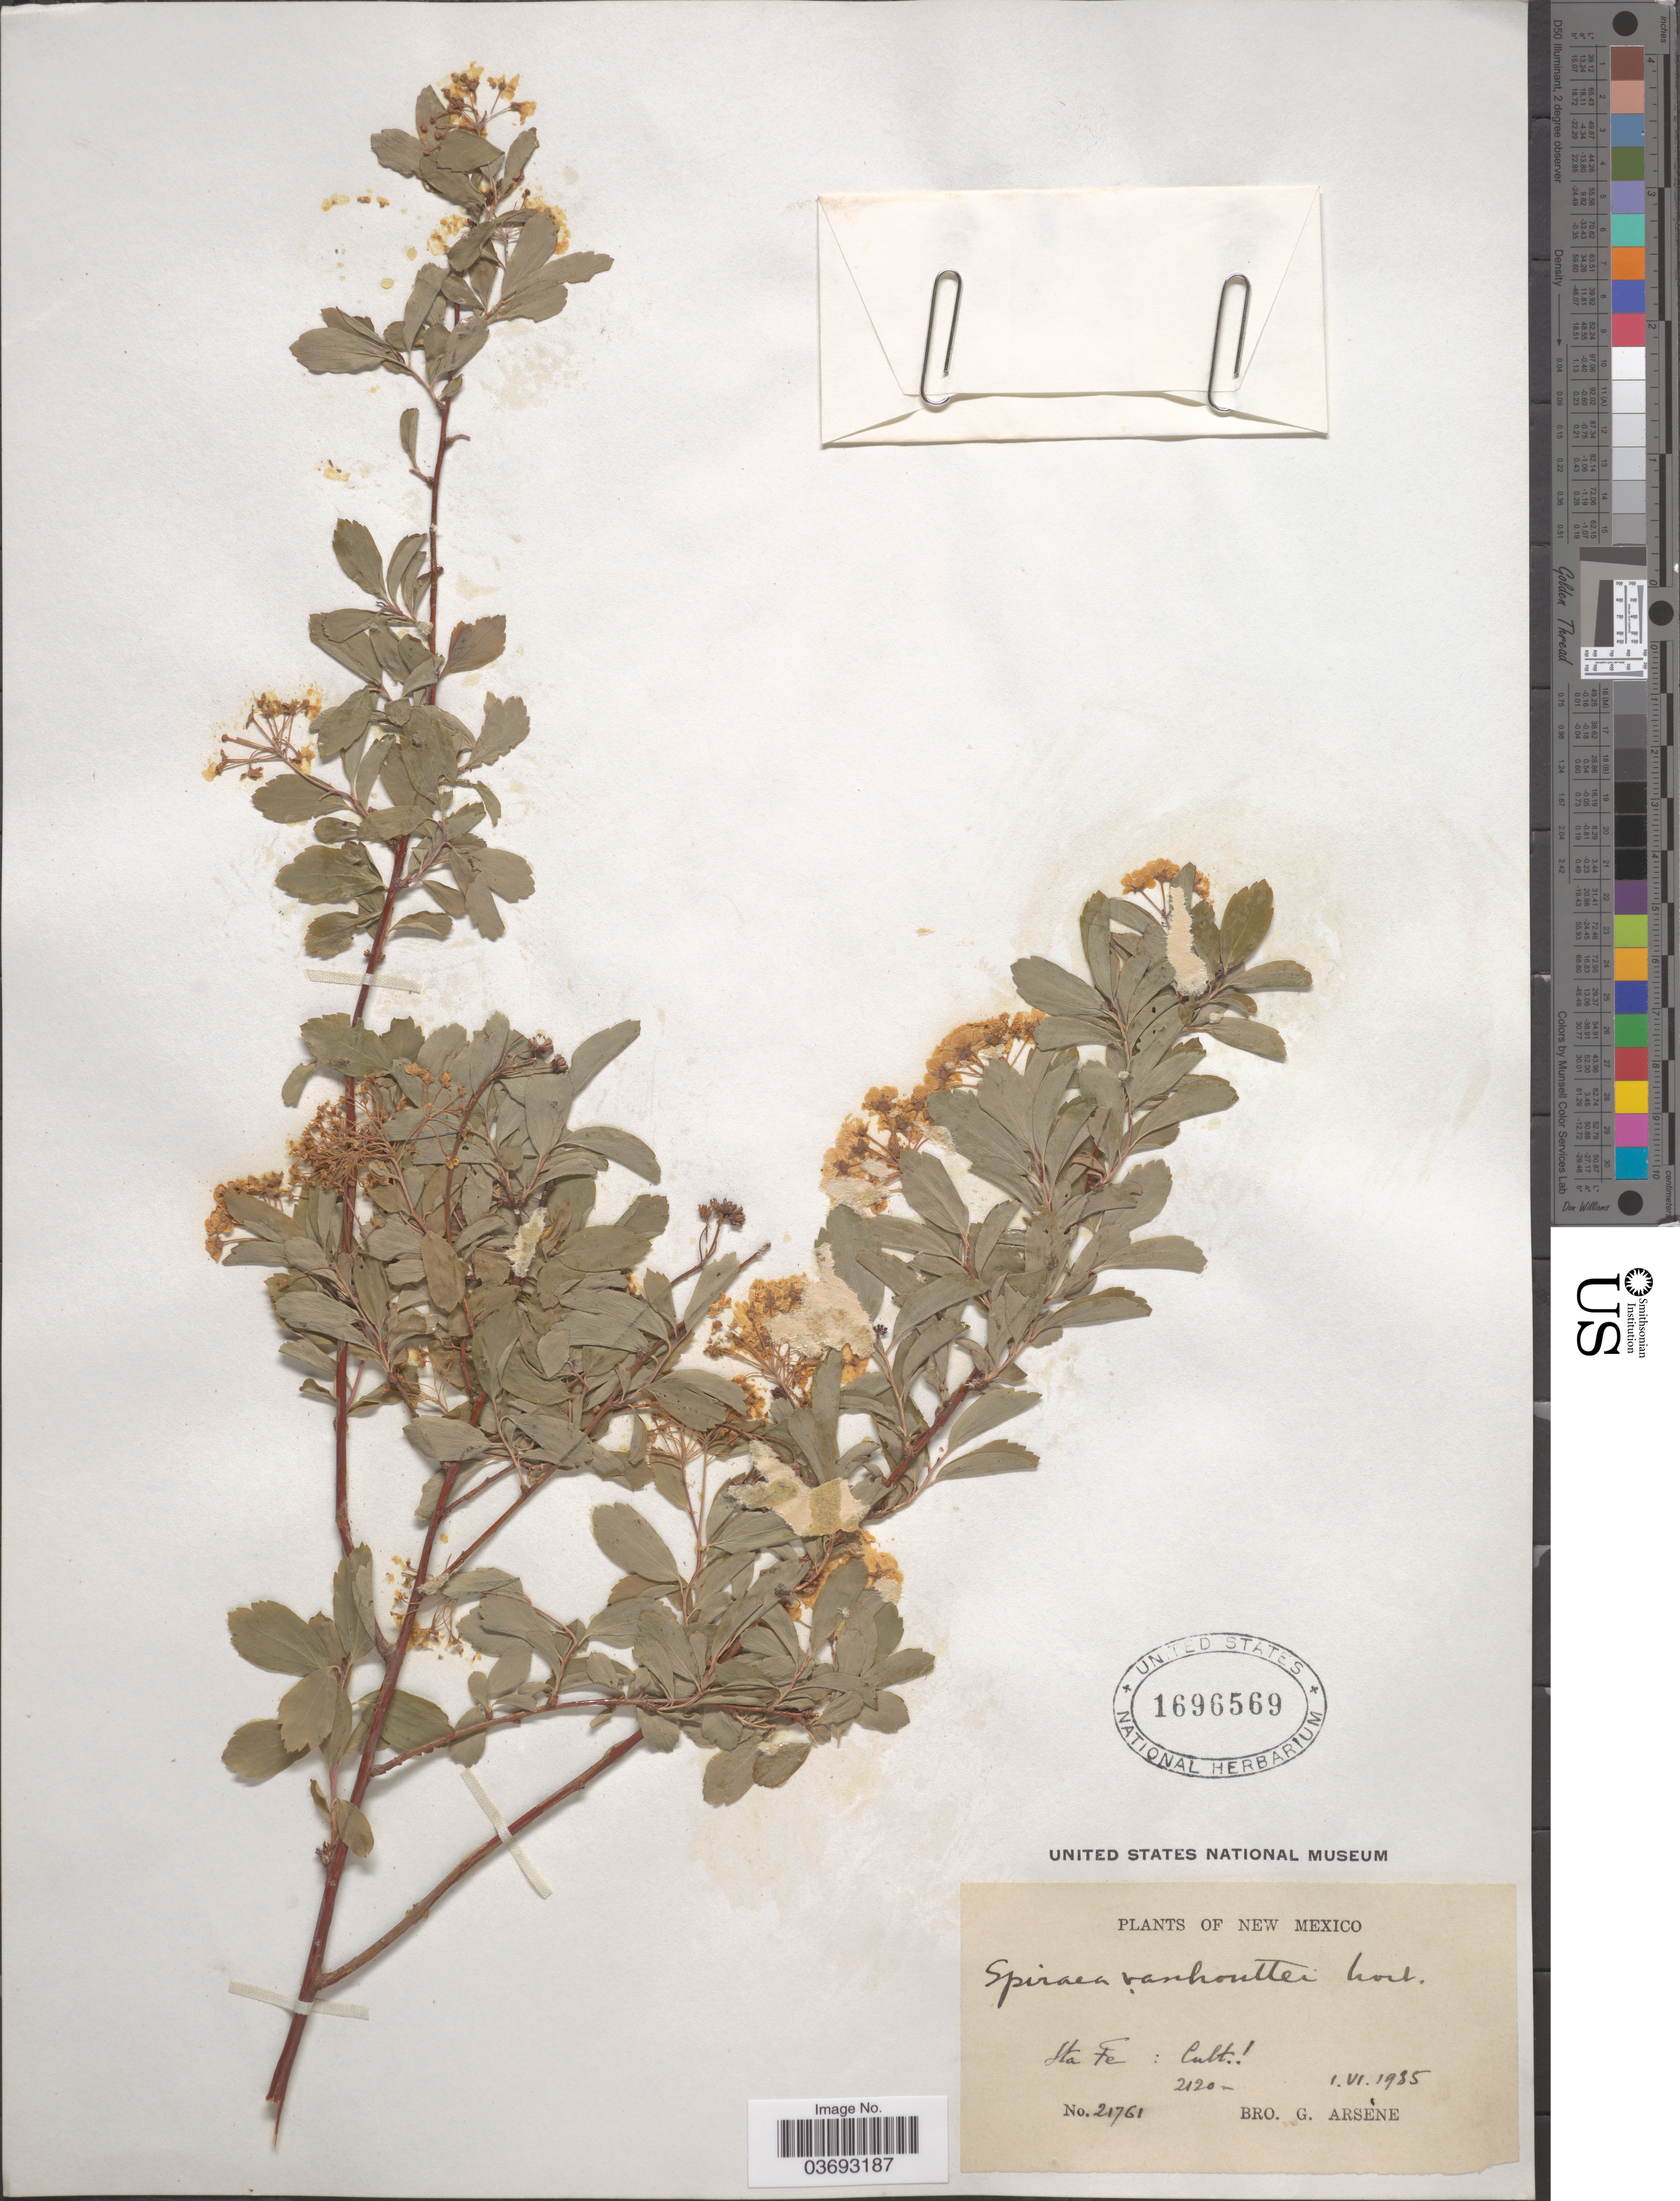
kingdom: Plantae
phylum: Tracheophyta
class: Magnoliopsida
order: Rosales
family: Rosaceae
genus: Spiraea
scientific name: Spiraea x vanhouttei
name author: (Briot) Carrière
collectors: Bro. G. Arsène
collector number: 21761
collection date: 1935-06-01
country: United States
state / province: New Mexico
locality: Sta Fe.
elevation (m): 2120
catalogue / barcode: US 1696569